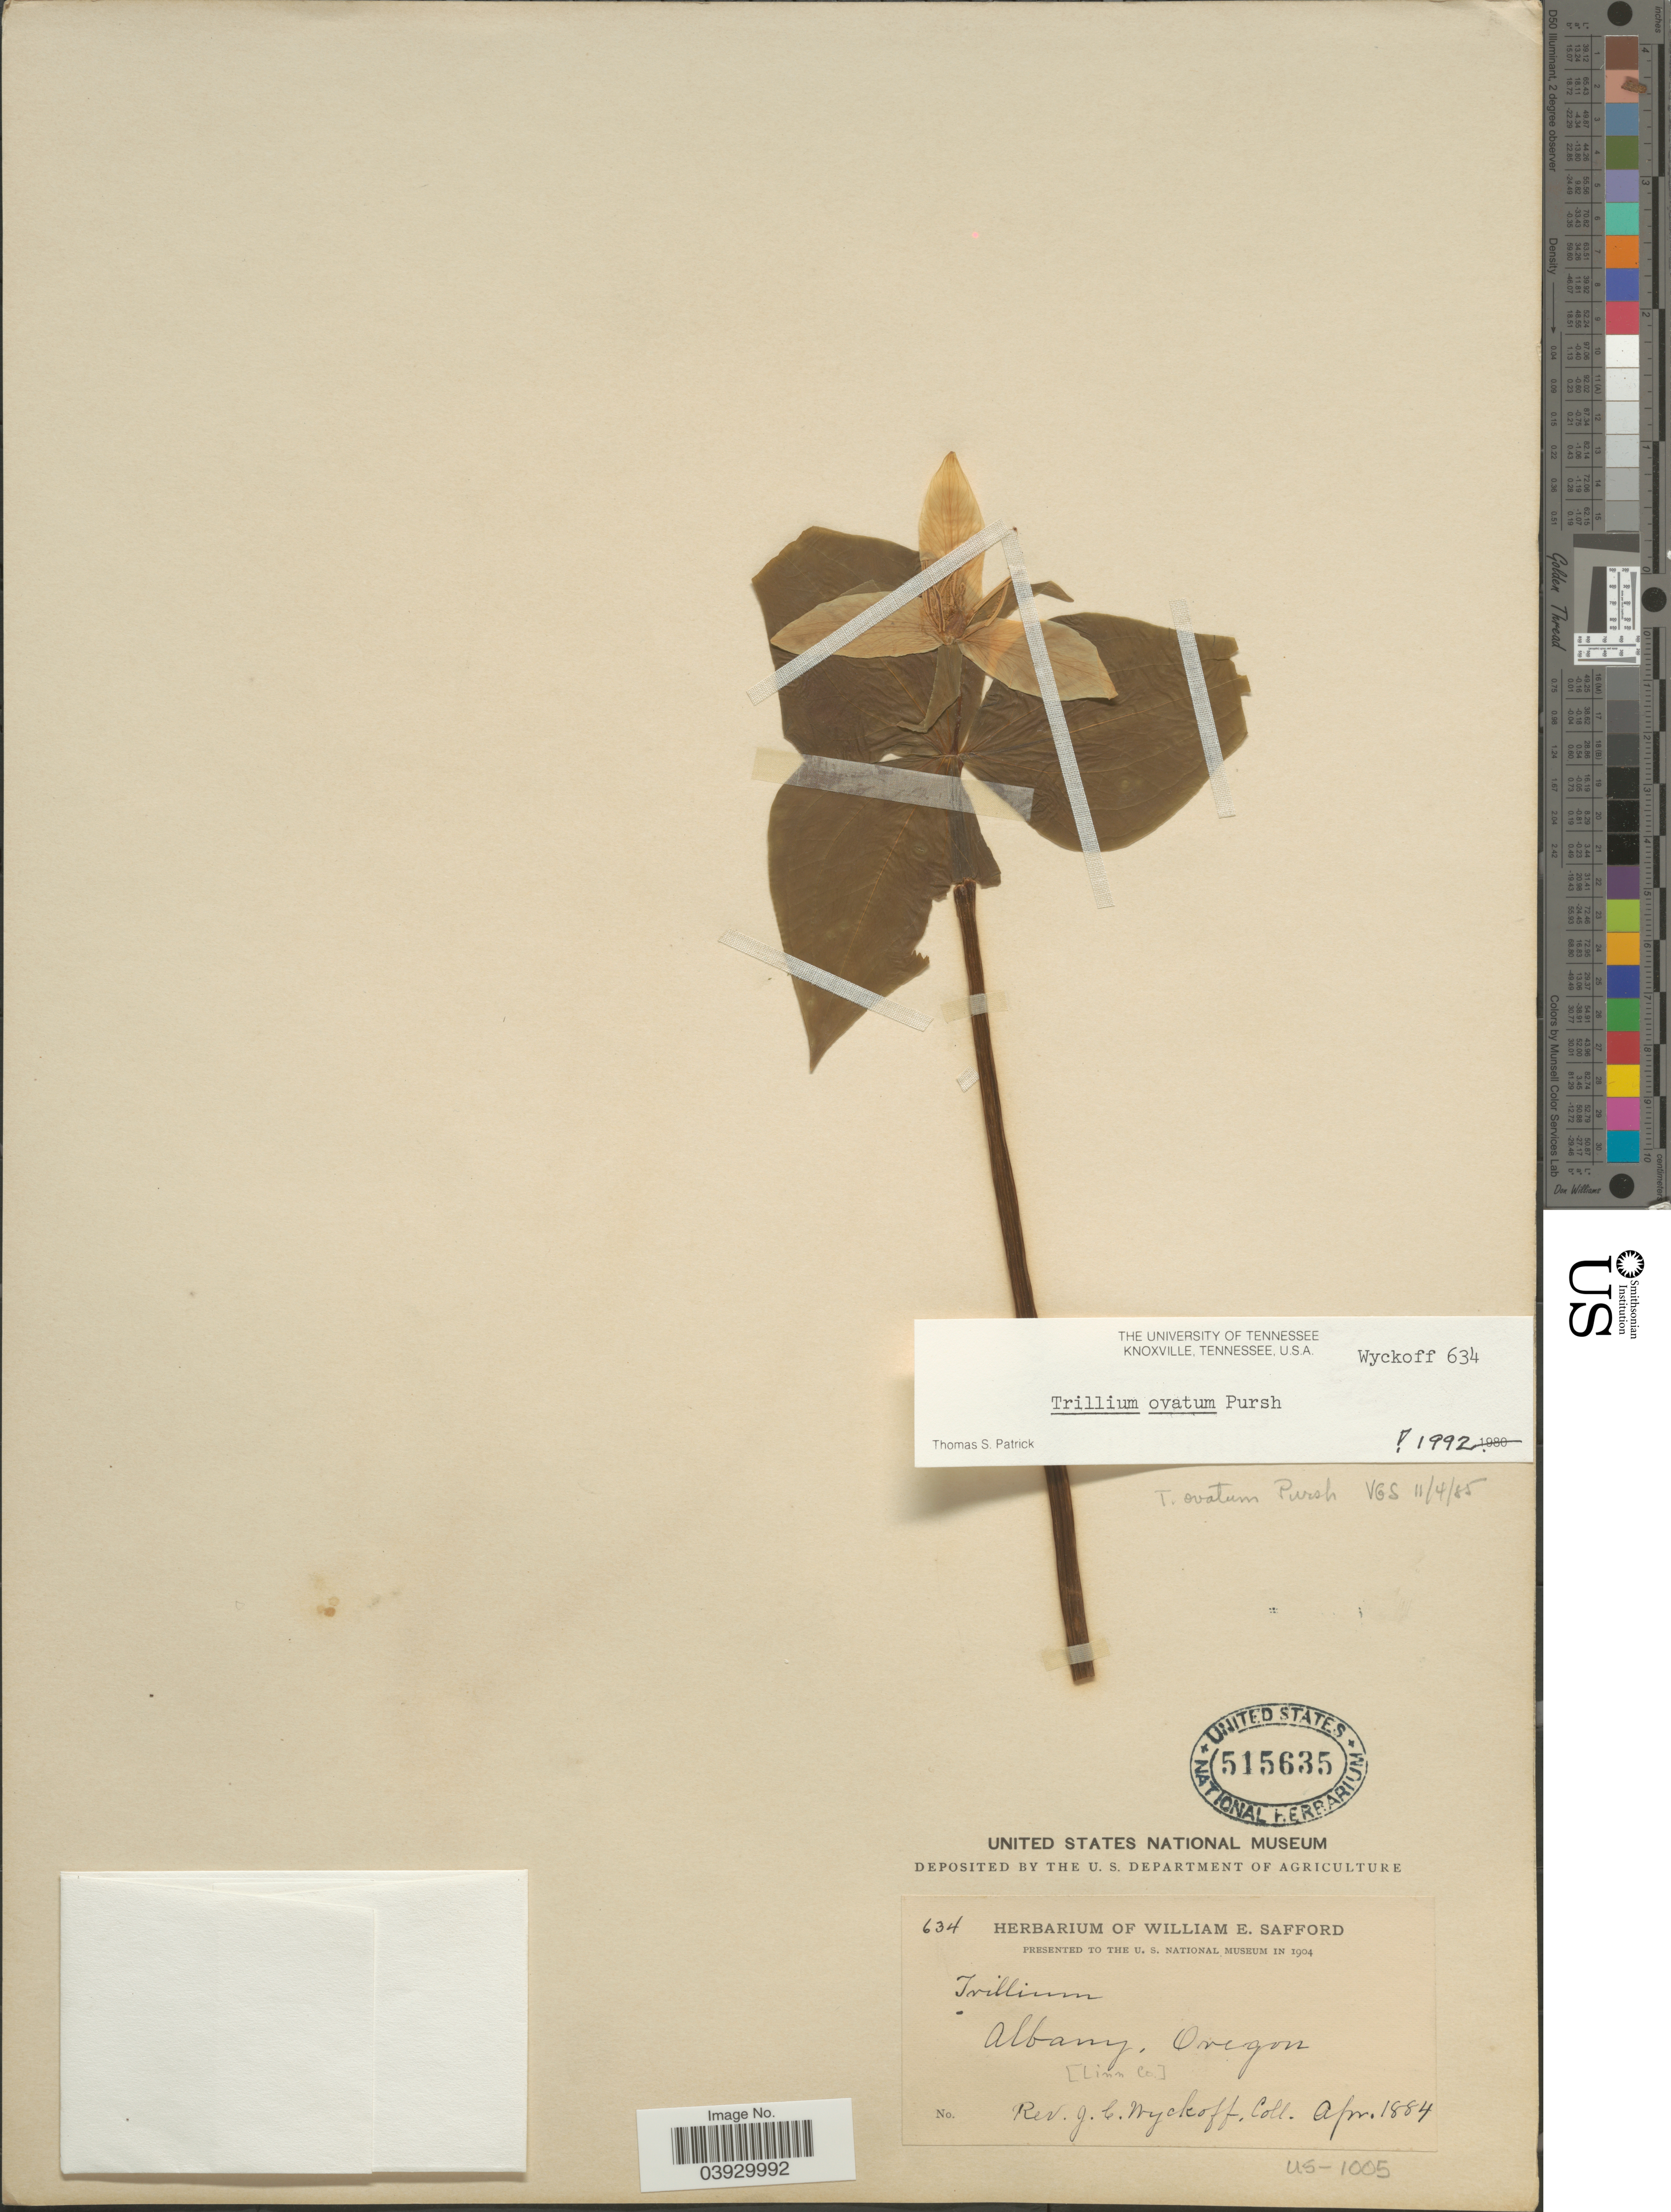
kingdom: Plantae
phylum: Tracheophyta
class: Liliopsida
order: Liliales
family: Melanthiaceae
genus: Trillium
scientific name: Trillium ovatum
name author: Pursh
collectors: J. Wyckoff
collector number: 634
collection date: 1884-04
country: United States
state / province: Oregon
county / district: Linn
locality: Albany, Linn Co.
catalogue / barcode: US 515635